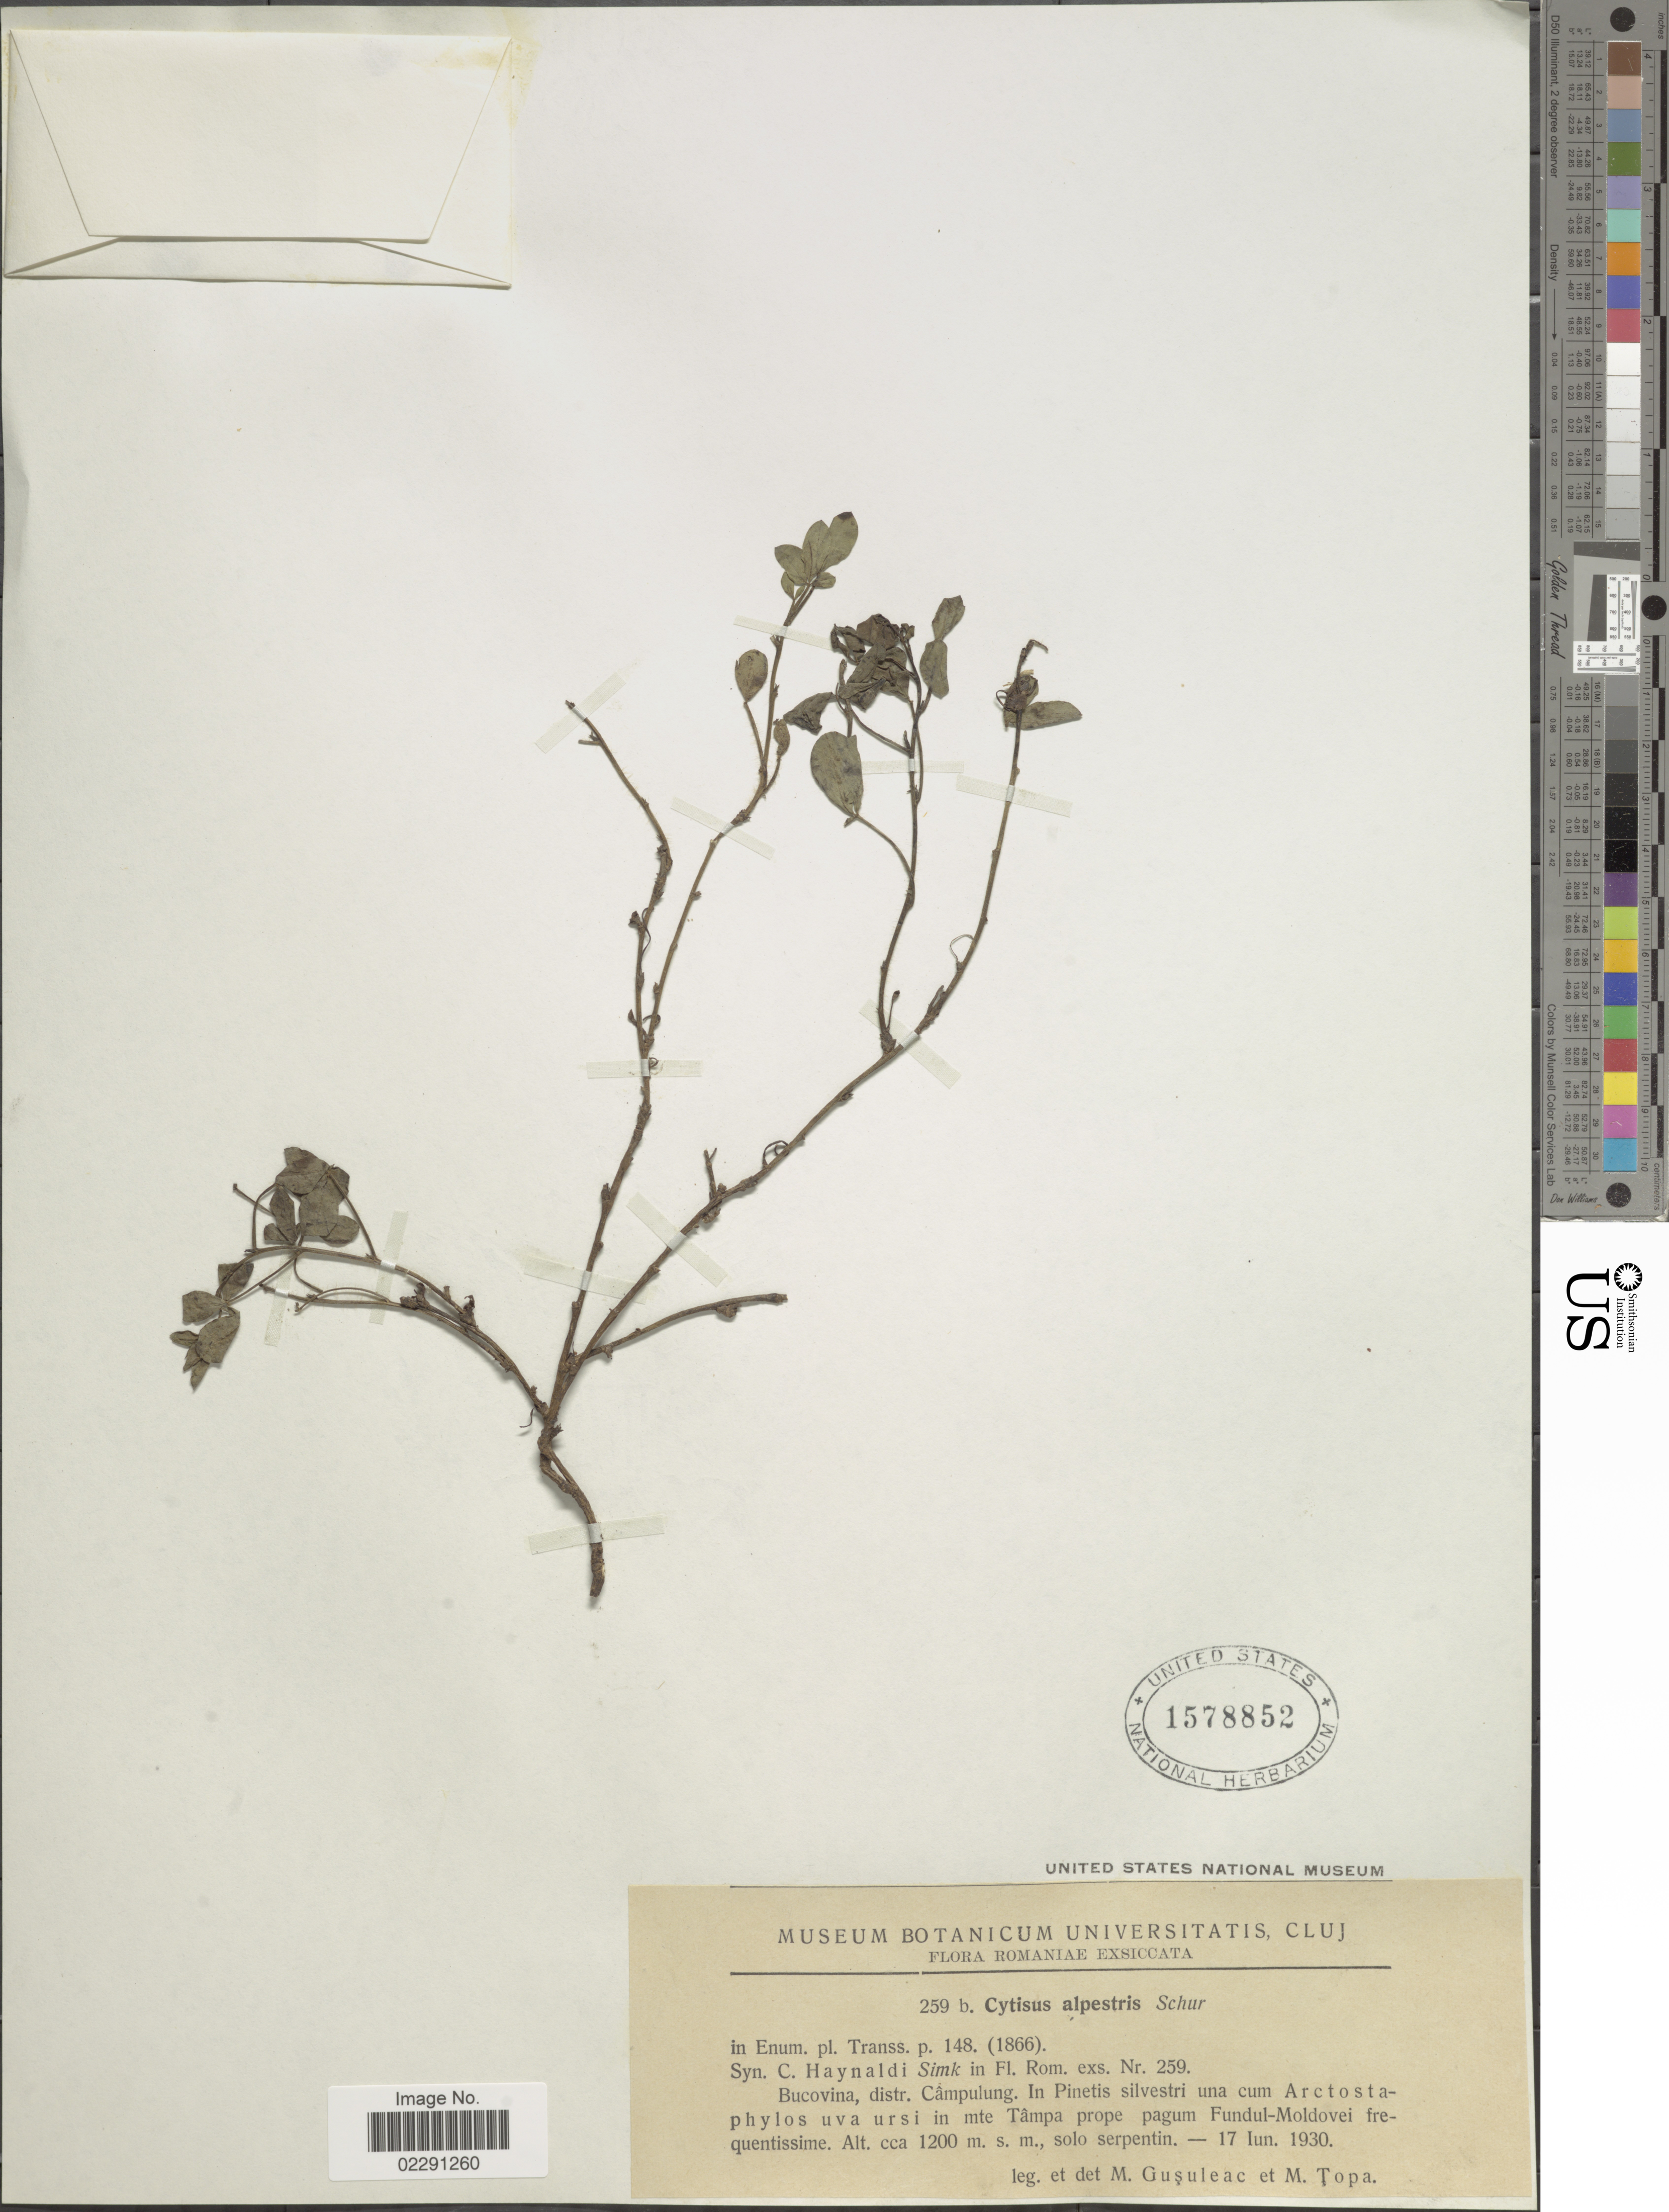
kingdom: Plantae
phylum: Tracheophyta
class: Magnoliopsida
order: Fabales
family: Fabaceae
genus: Cytisus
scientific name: Cytisus alpestris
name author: Schur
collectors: M. Gusuleac & M. Topa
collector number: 259b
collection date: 1930-06-17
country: Romania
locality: Romaniae exsiccata, Bucovina, distr. Campulung, in Pinetis silvestri una cum Arctostaphylos uva ursi in mt Tampa prope pagum Fundul-Moldovei frequentissime.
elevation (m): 1200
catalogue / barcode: US 1578852